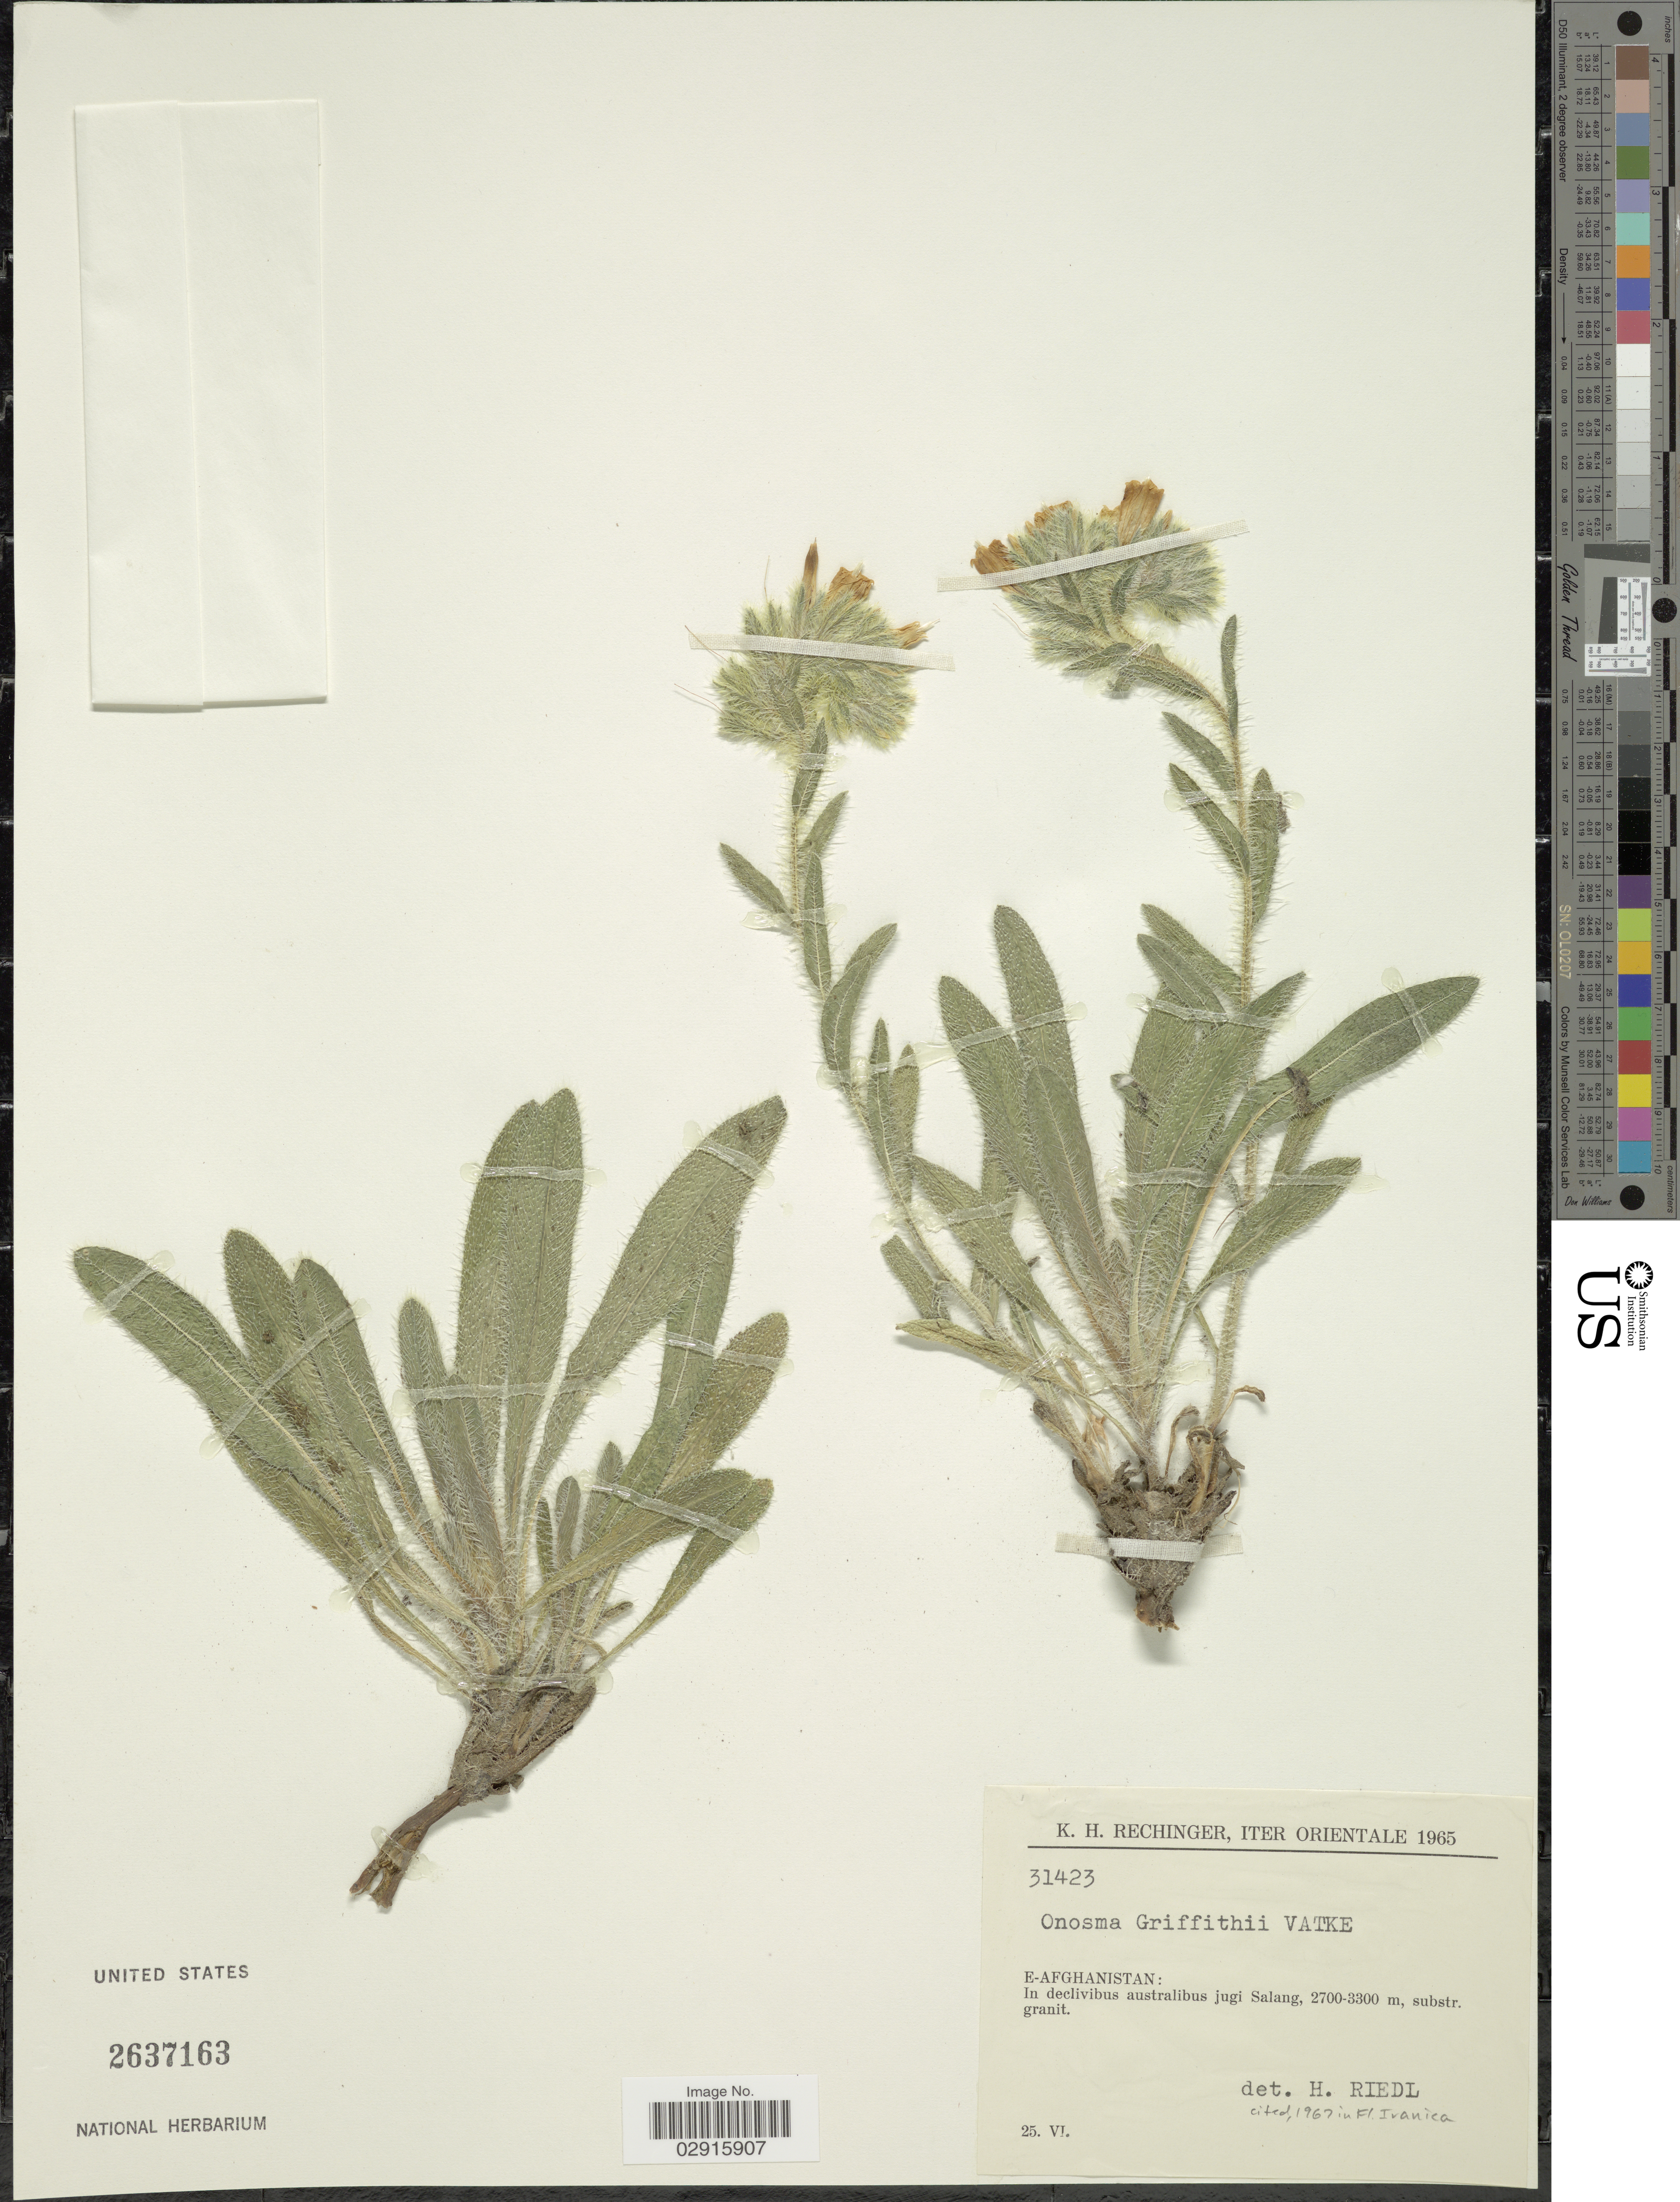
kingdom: Plantae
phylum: Tracheophyta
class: Magnoliopsida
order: Boraginales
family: Boraginaceae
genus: Onosma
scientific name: Onosma griffithii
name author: Vatke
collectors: K. H. Rechinger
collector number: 31423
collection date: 1965-06-25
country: Afghanistan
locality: Iter Orientale, E-Afghanistan, In declivibus australibus jugi Salang.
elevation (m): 2700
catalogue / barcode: US 2637163